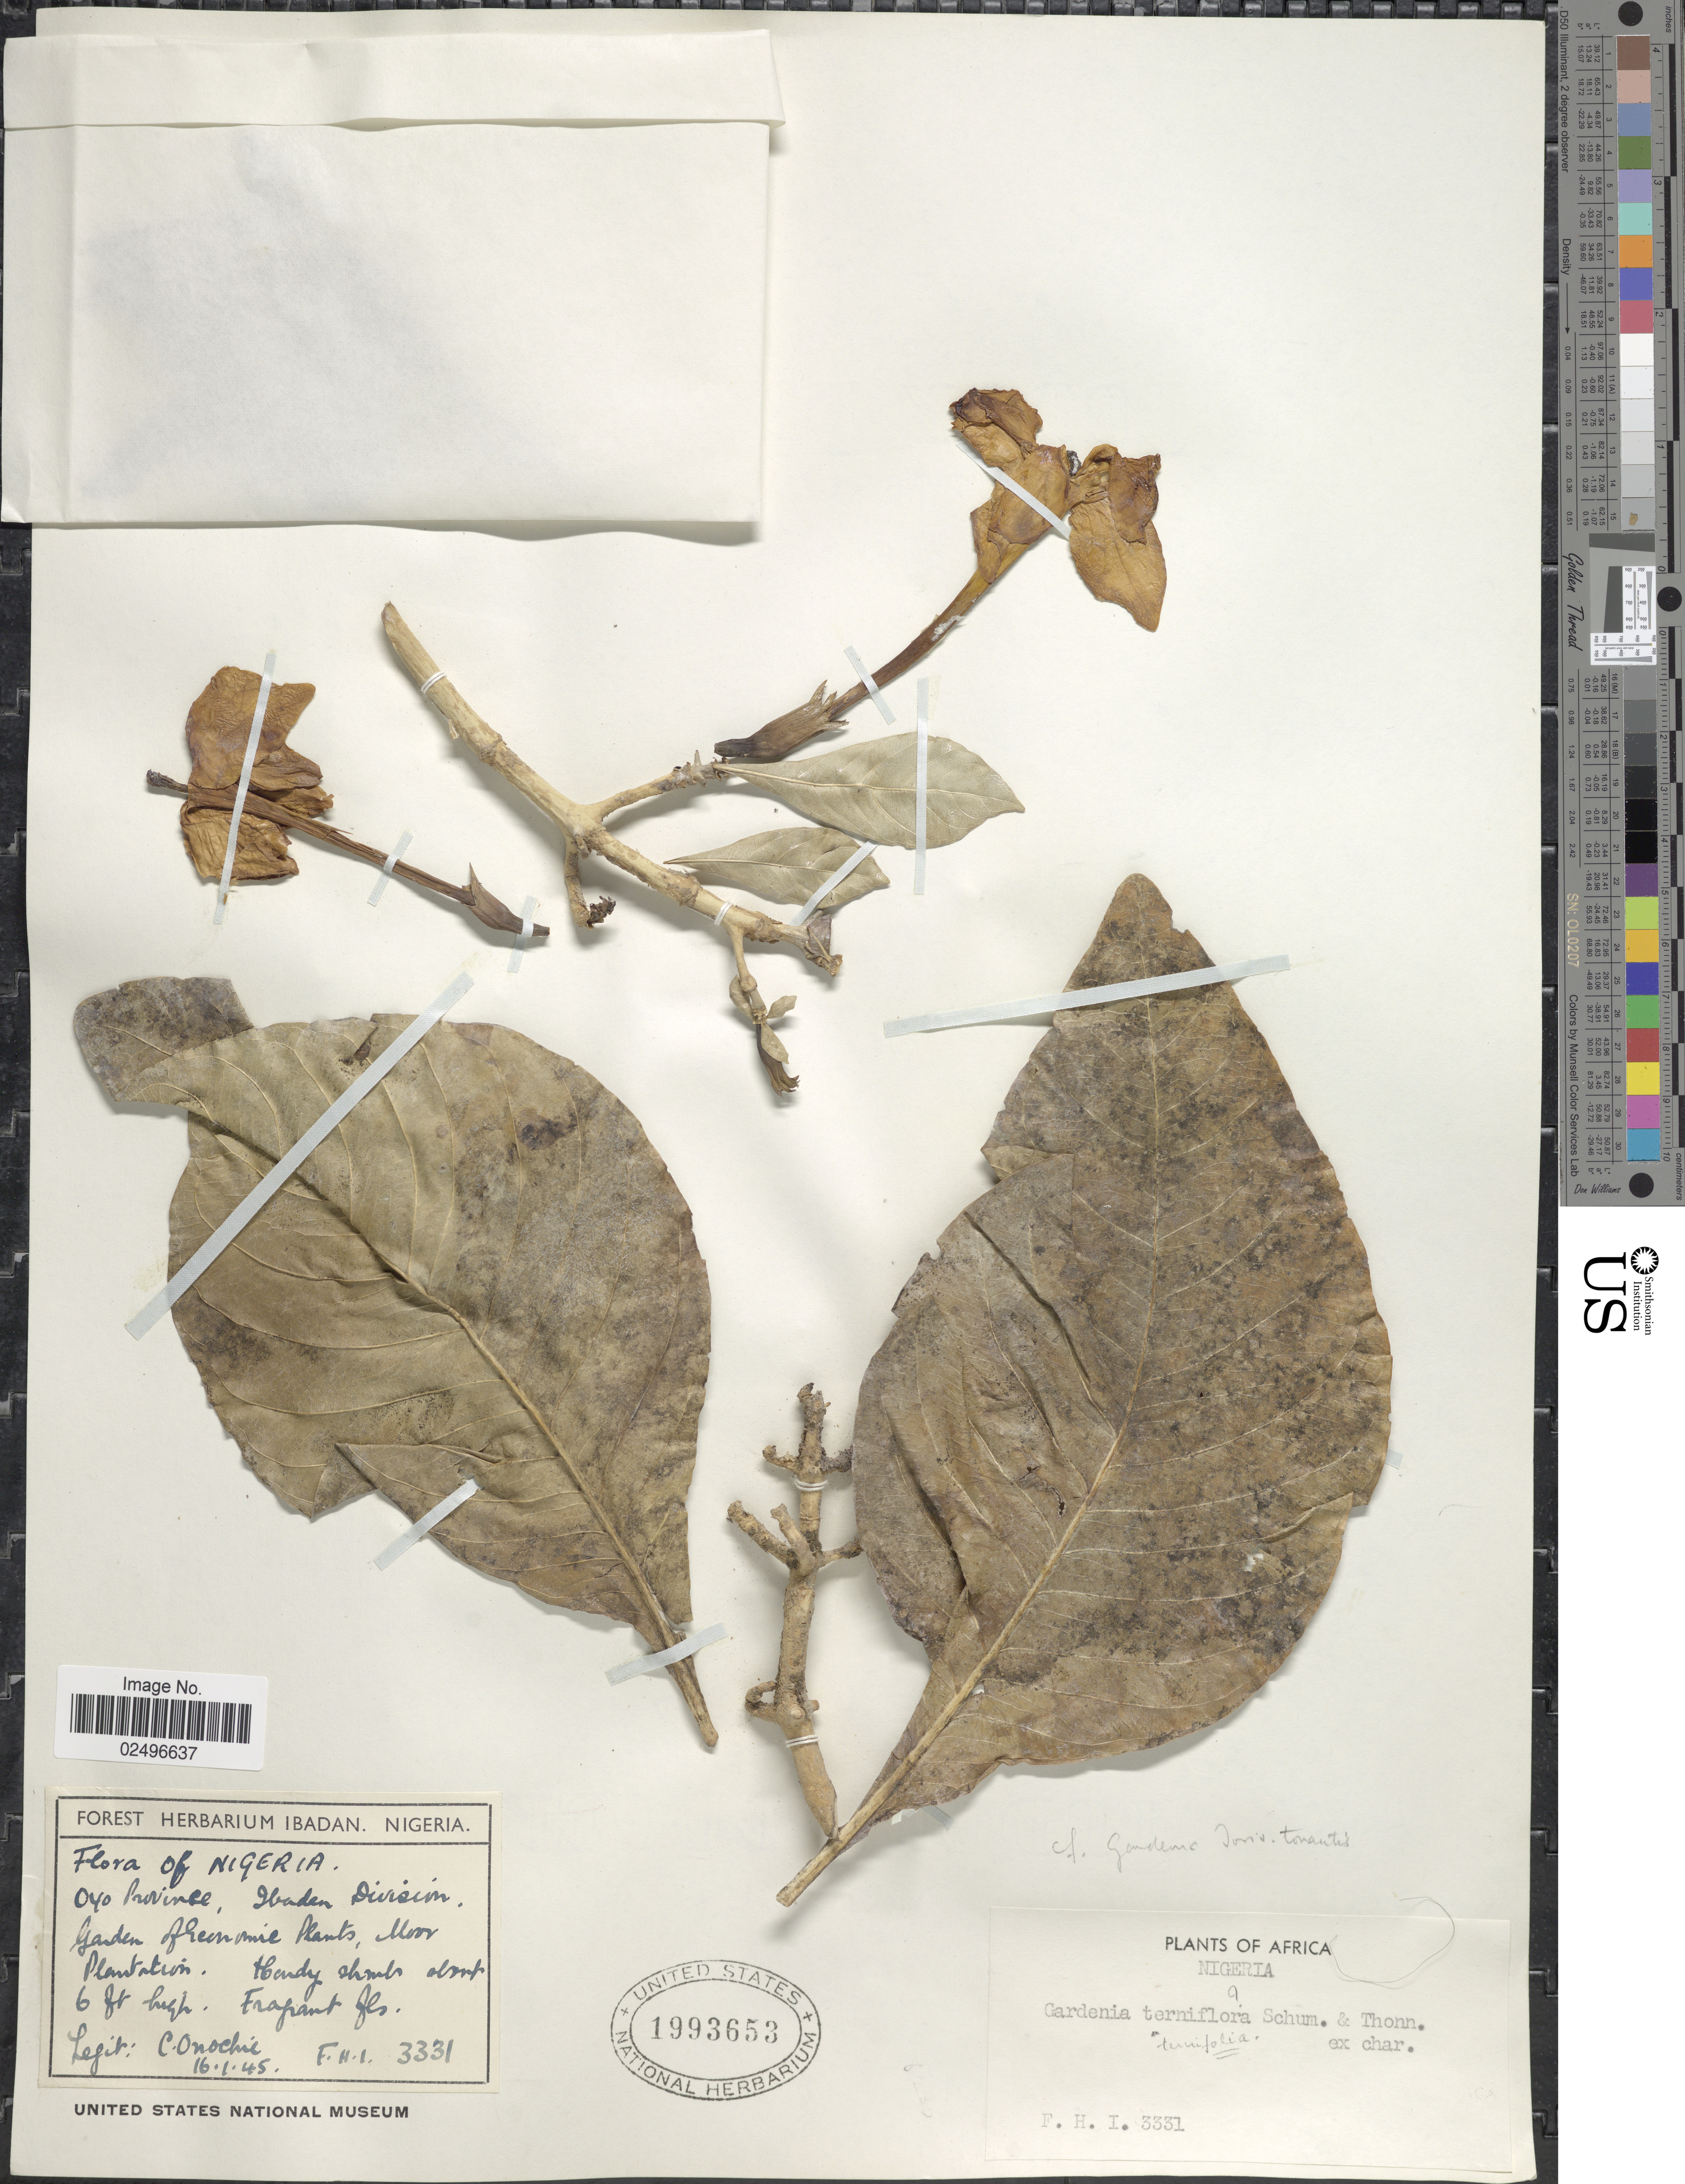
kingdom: Plantae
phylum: Tracheophyta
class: Magnoliopsida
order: Gentianales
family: Rubiaceae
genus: Gardenia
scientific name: Gardenia lutea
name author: Fresen.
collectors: C. Onochie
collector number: F. H. I. 3331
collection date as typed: Transcribed d/m/y: 16/1/45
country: Nigeria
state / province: Oyo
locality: Ibaden Division. Garden of Economic Plants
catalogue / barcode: US 1993653